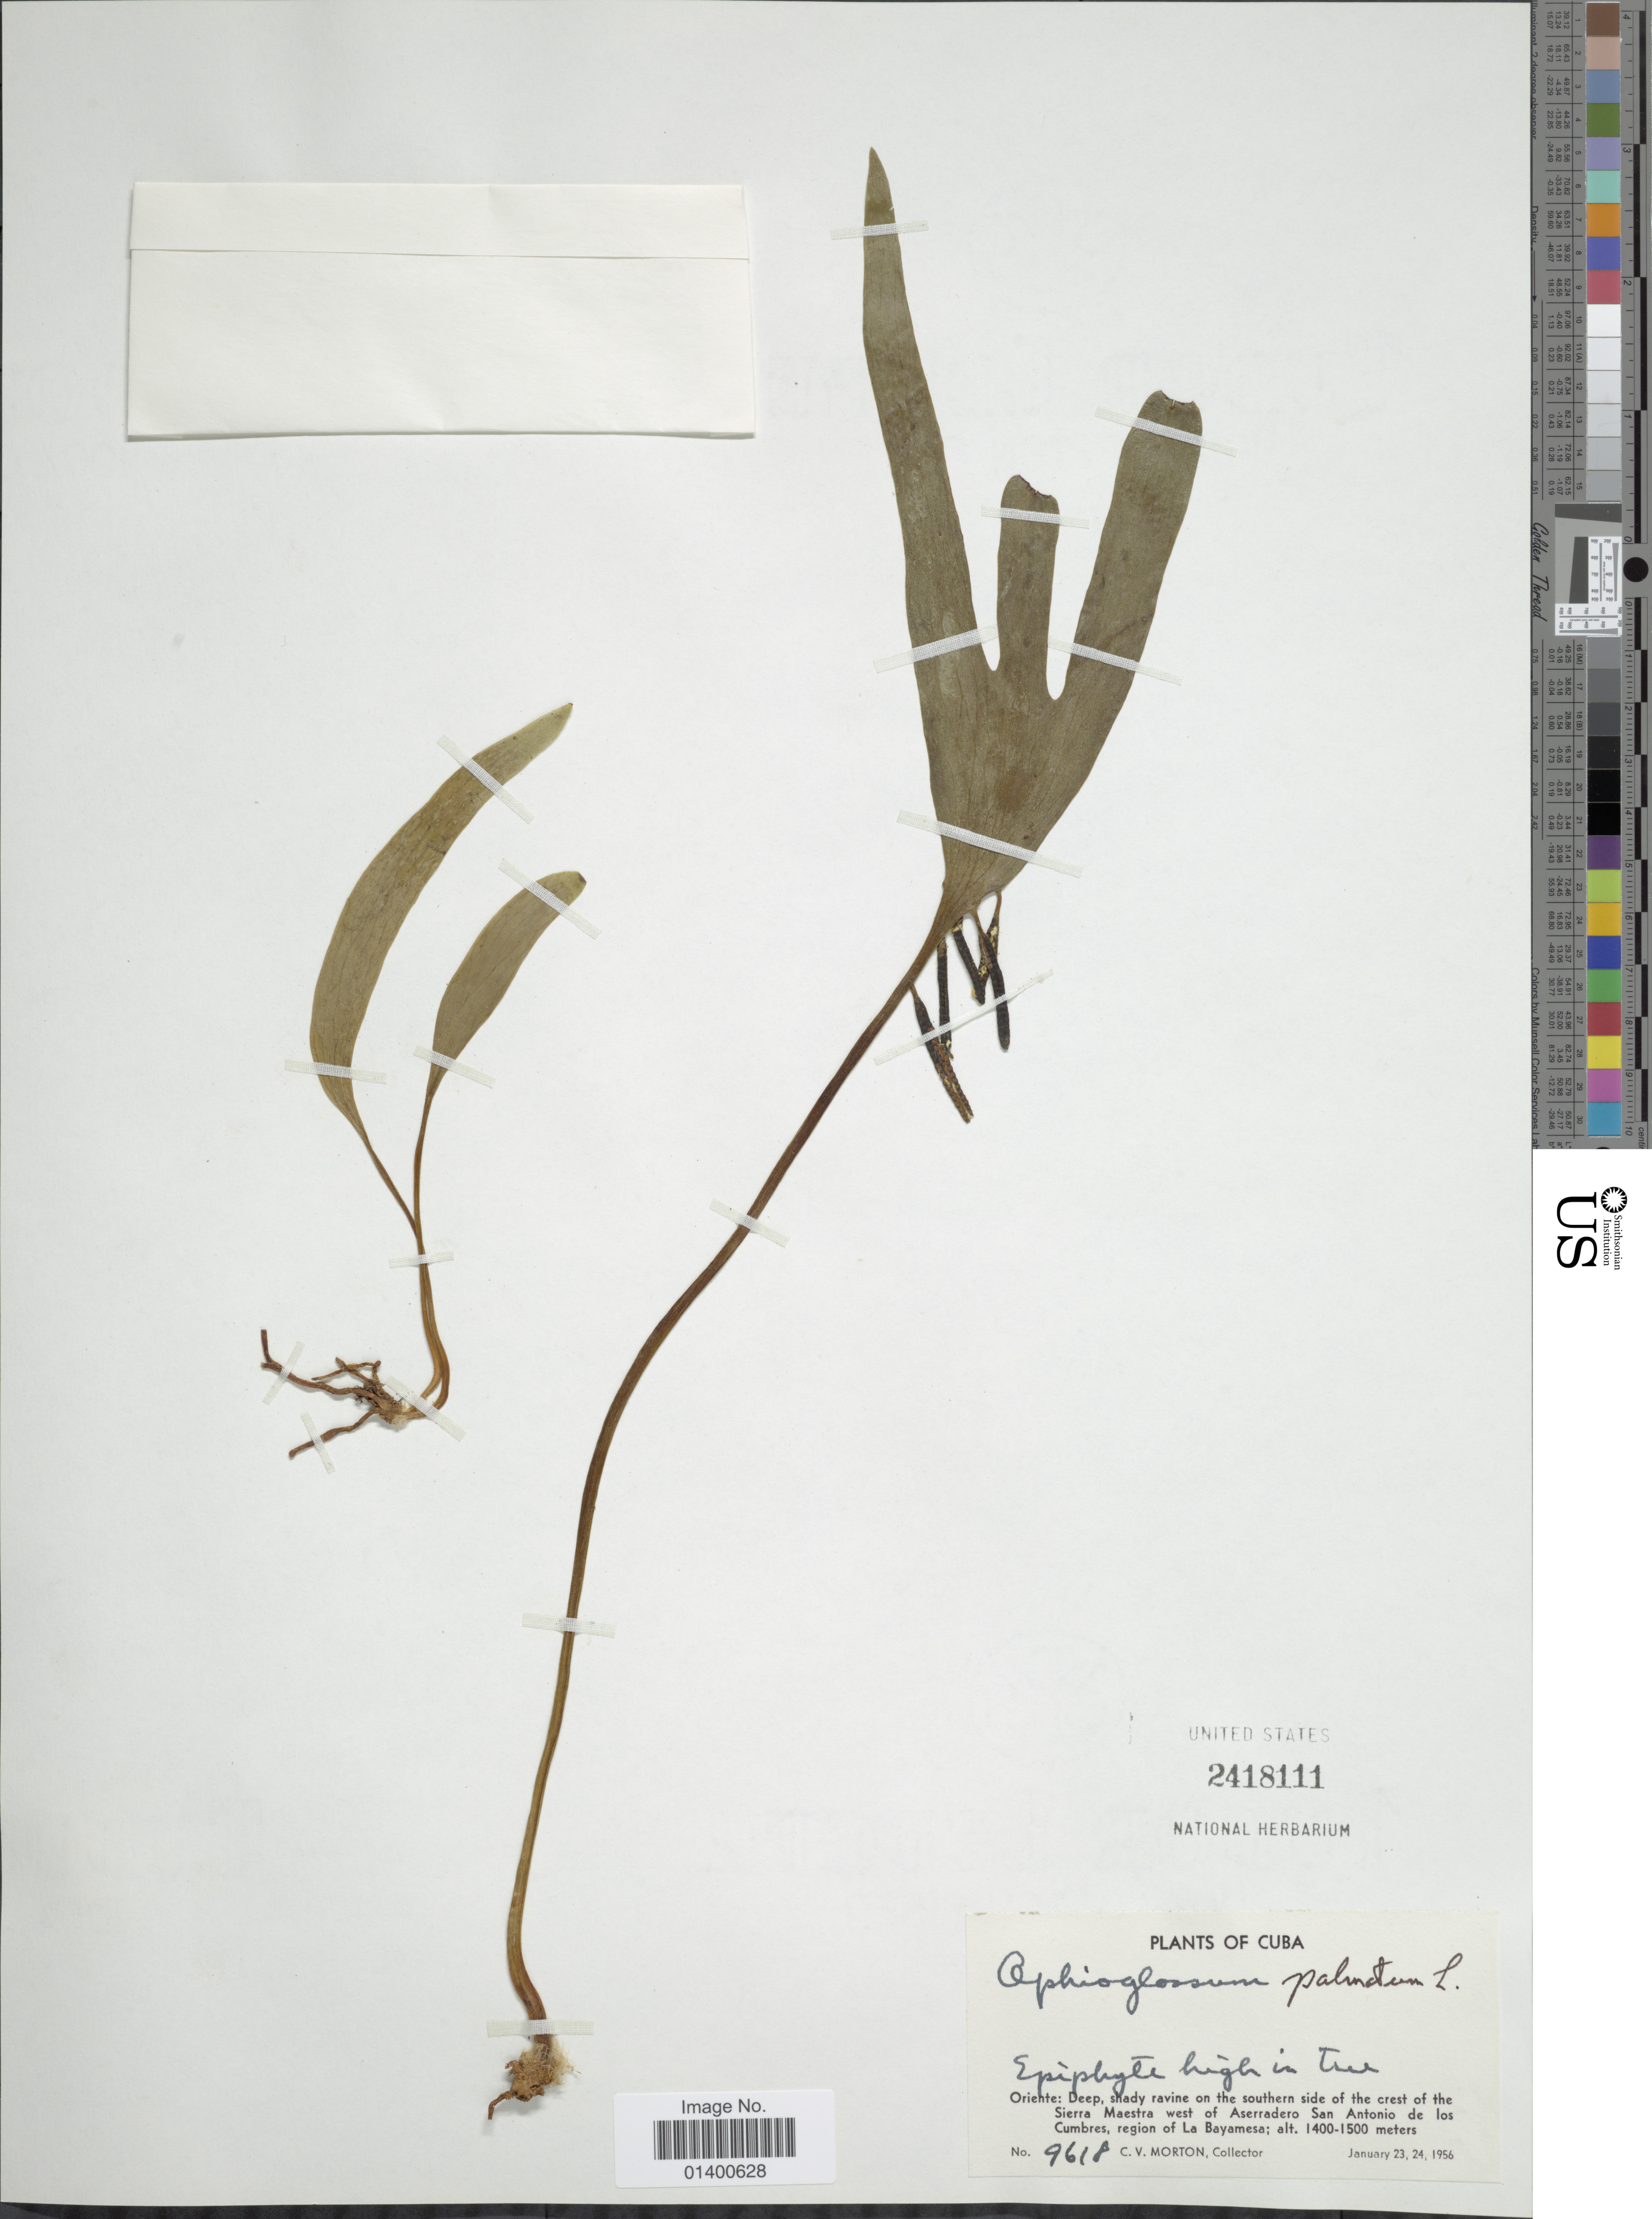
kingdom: Plantae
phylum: Tracheophyta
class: Polypodiopsida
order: Ophioglossales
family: Ophioglossaceae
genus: Cheiroglossa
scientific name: Cheiroglossa palmata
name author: (L.) C. Presl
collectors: C. V. Morton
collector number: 9618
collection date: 1956-01-23/1956-01-24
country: Cuba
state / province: Oriente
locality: Deep, shady ravine on the southern side of the crest of the Sierra Maestra west of Aserradero San Antonio de los Cumbres, region of La Bayamesa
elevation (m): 1400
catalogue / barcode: US 2418111